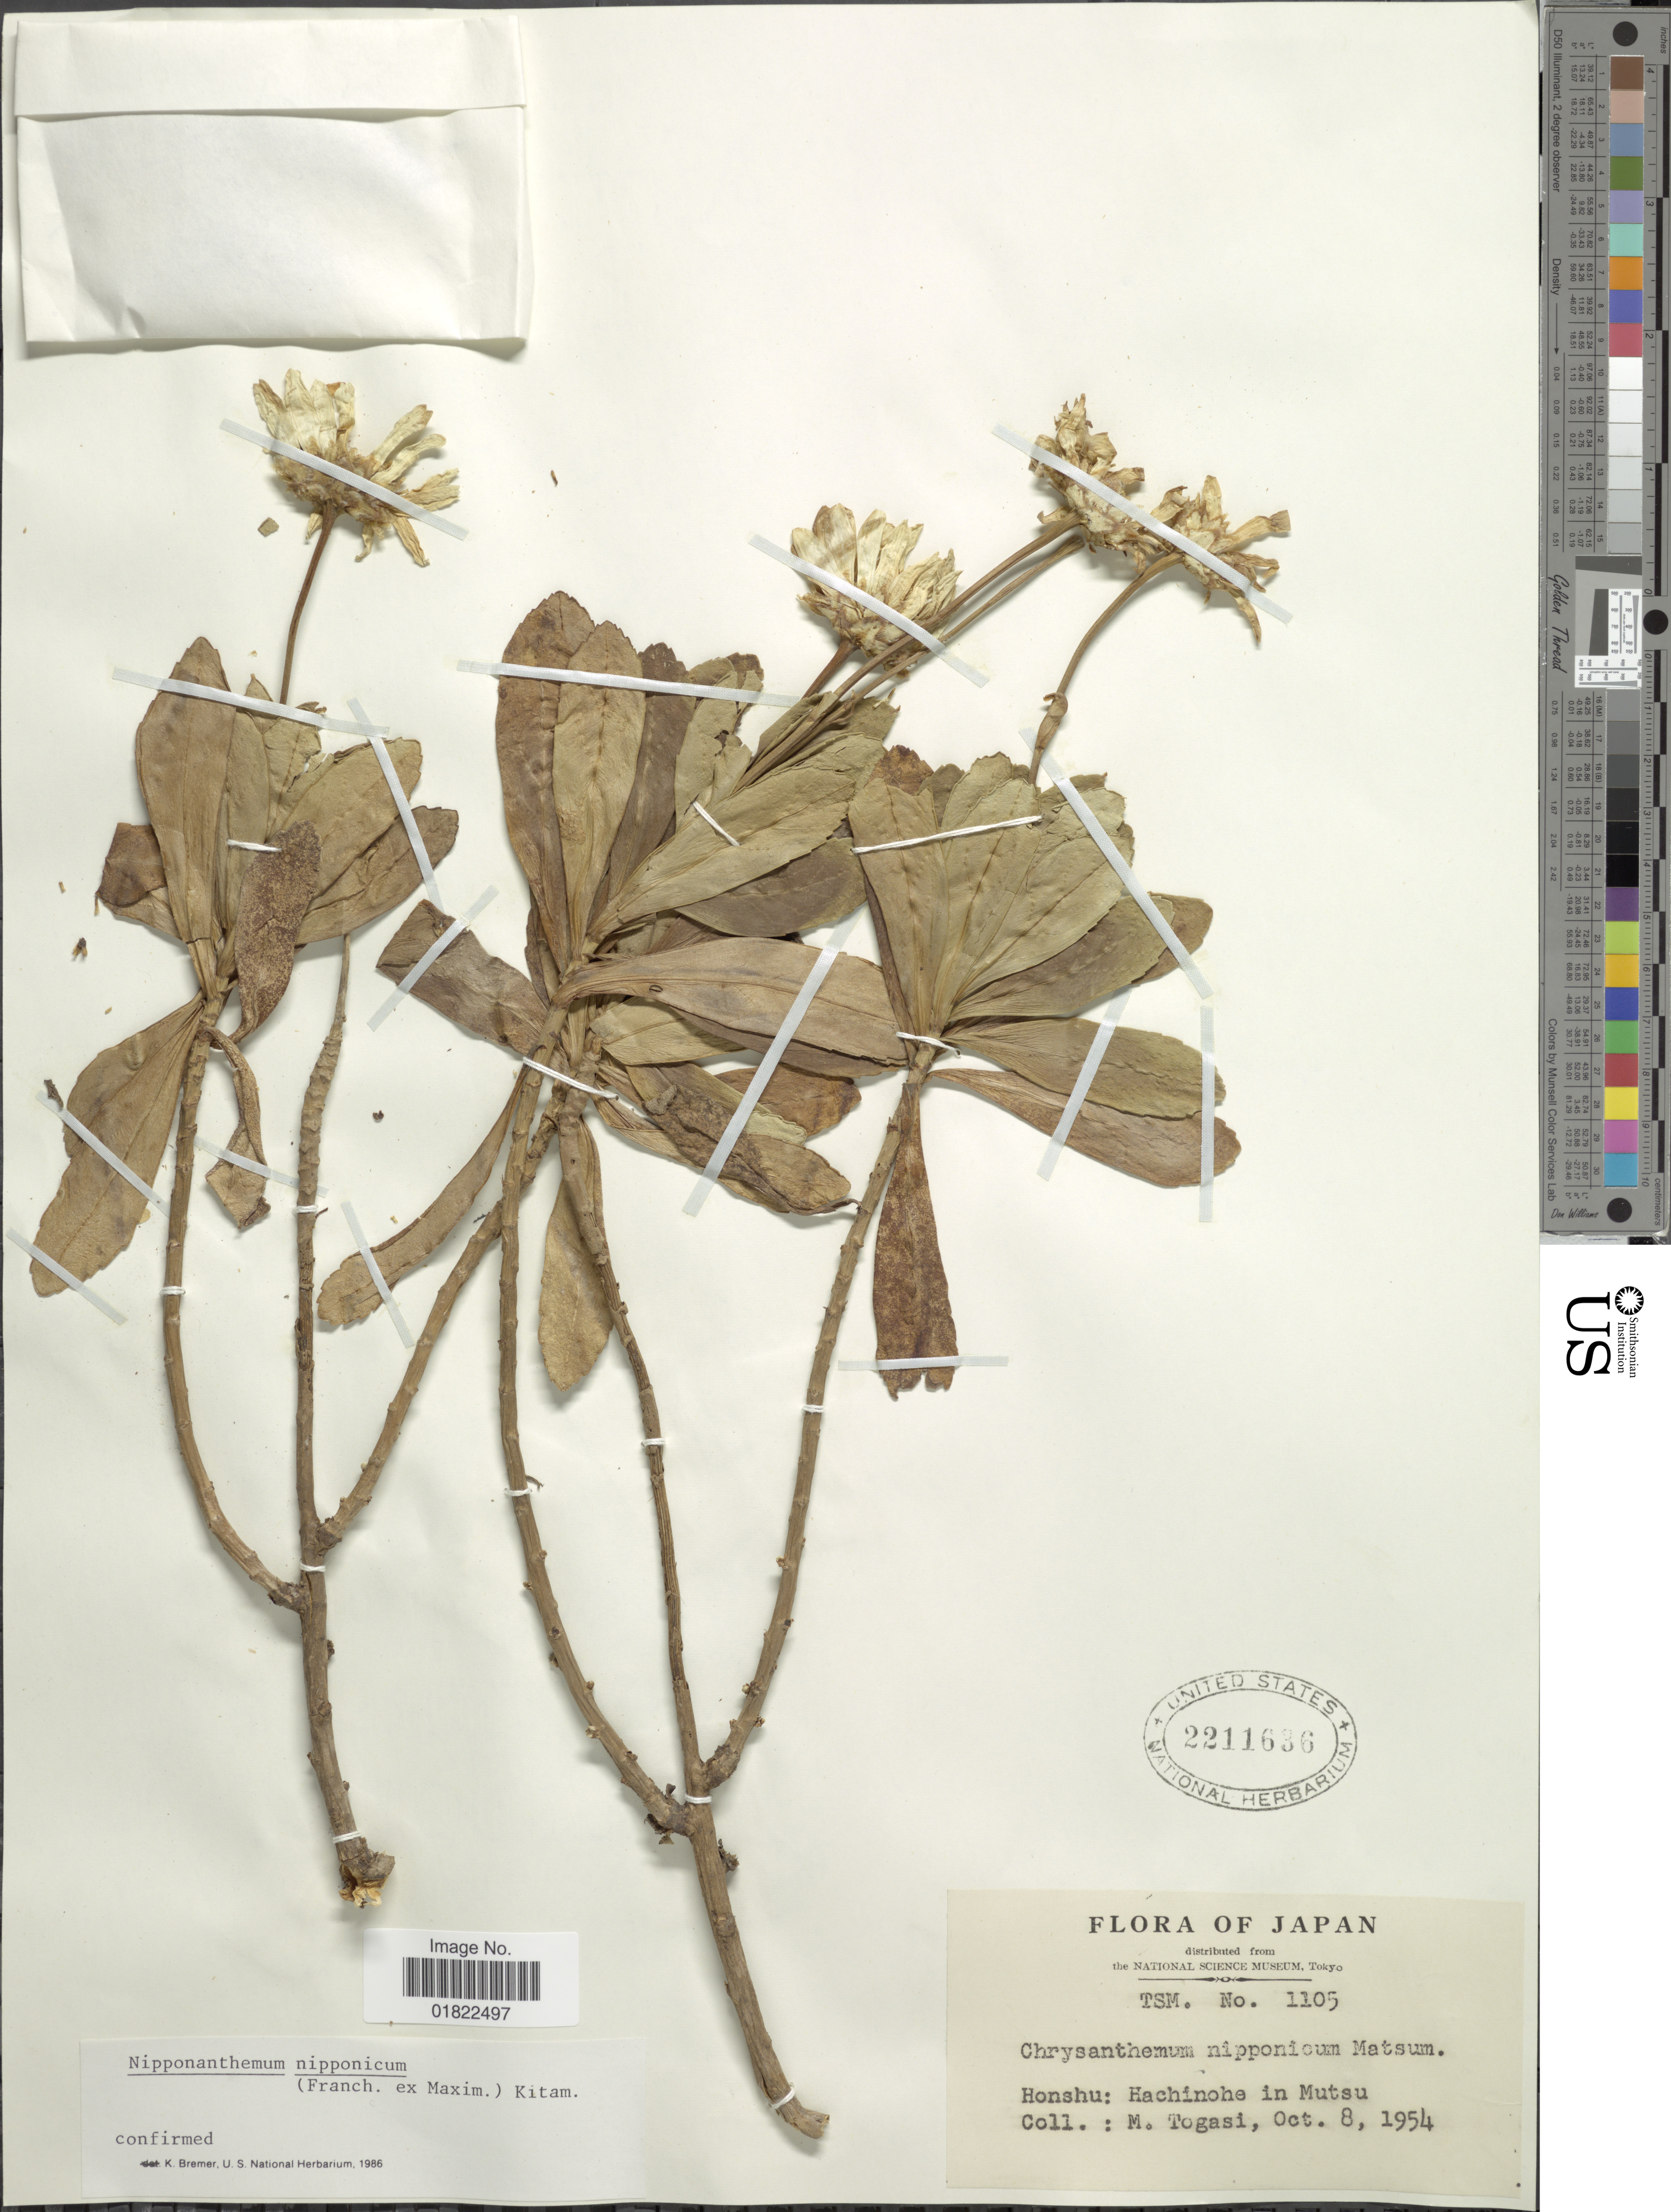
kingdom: Plantae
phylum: Tracheophyta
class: Magnoliopsida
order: Asterales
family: Asteraceae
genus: Nipponanthemum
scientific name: Nipponanthemum nipponicum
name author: (Franch. ex Maxim.) Kitam.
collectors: M. Togashi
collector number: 1105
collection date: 1954-10-08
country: Japan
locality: Honshu: Hachinohe in Mutsu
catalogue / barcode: US 2211636